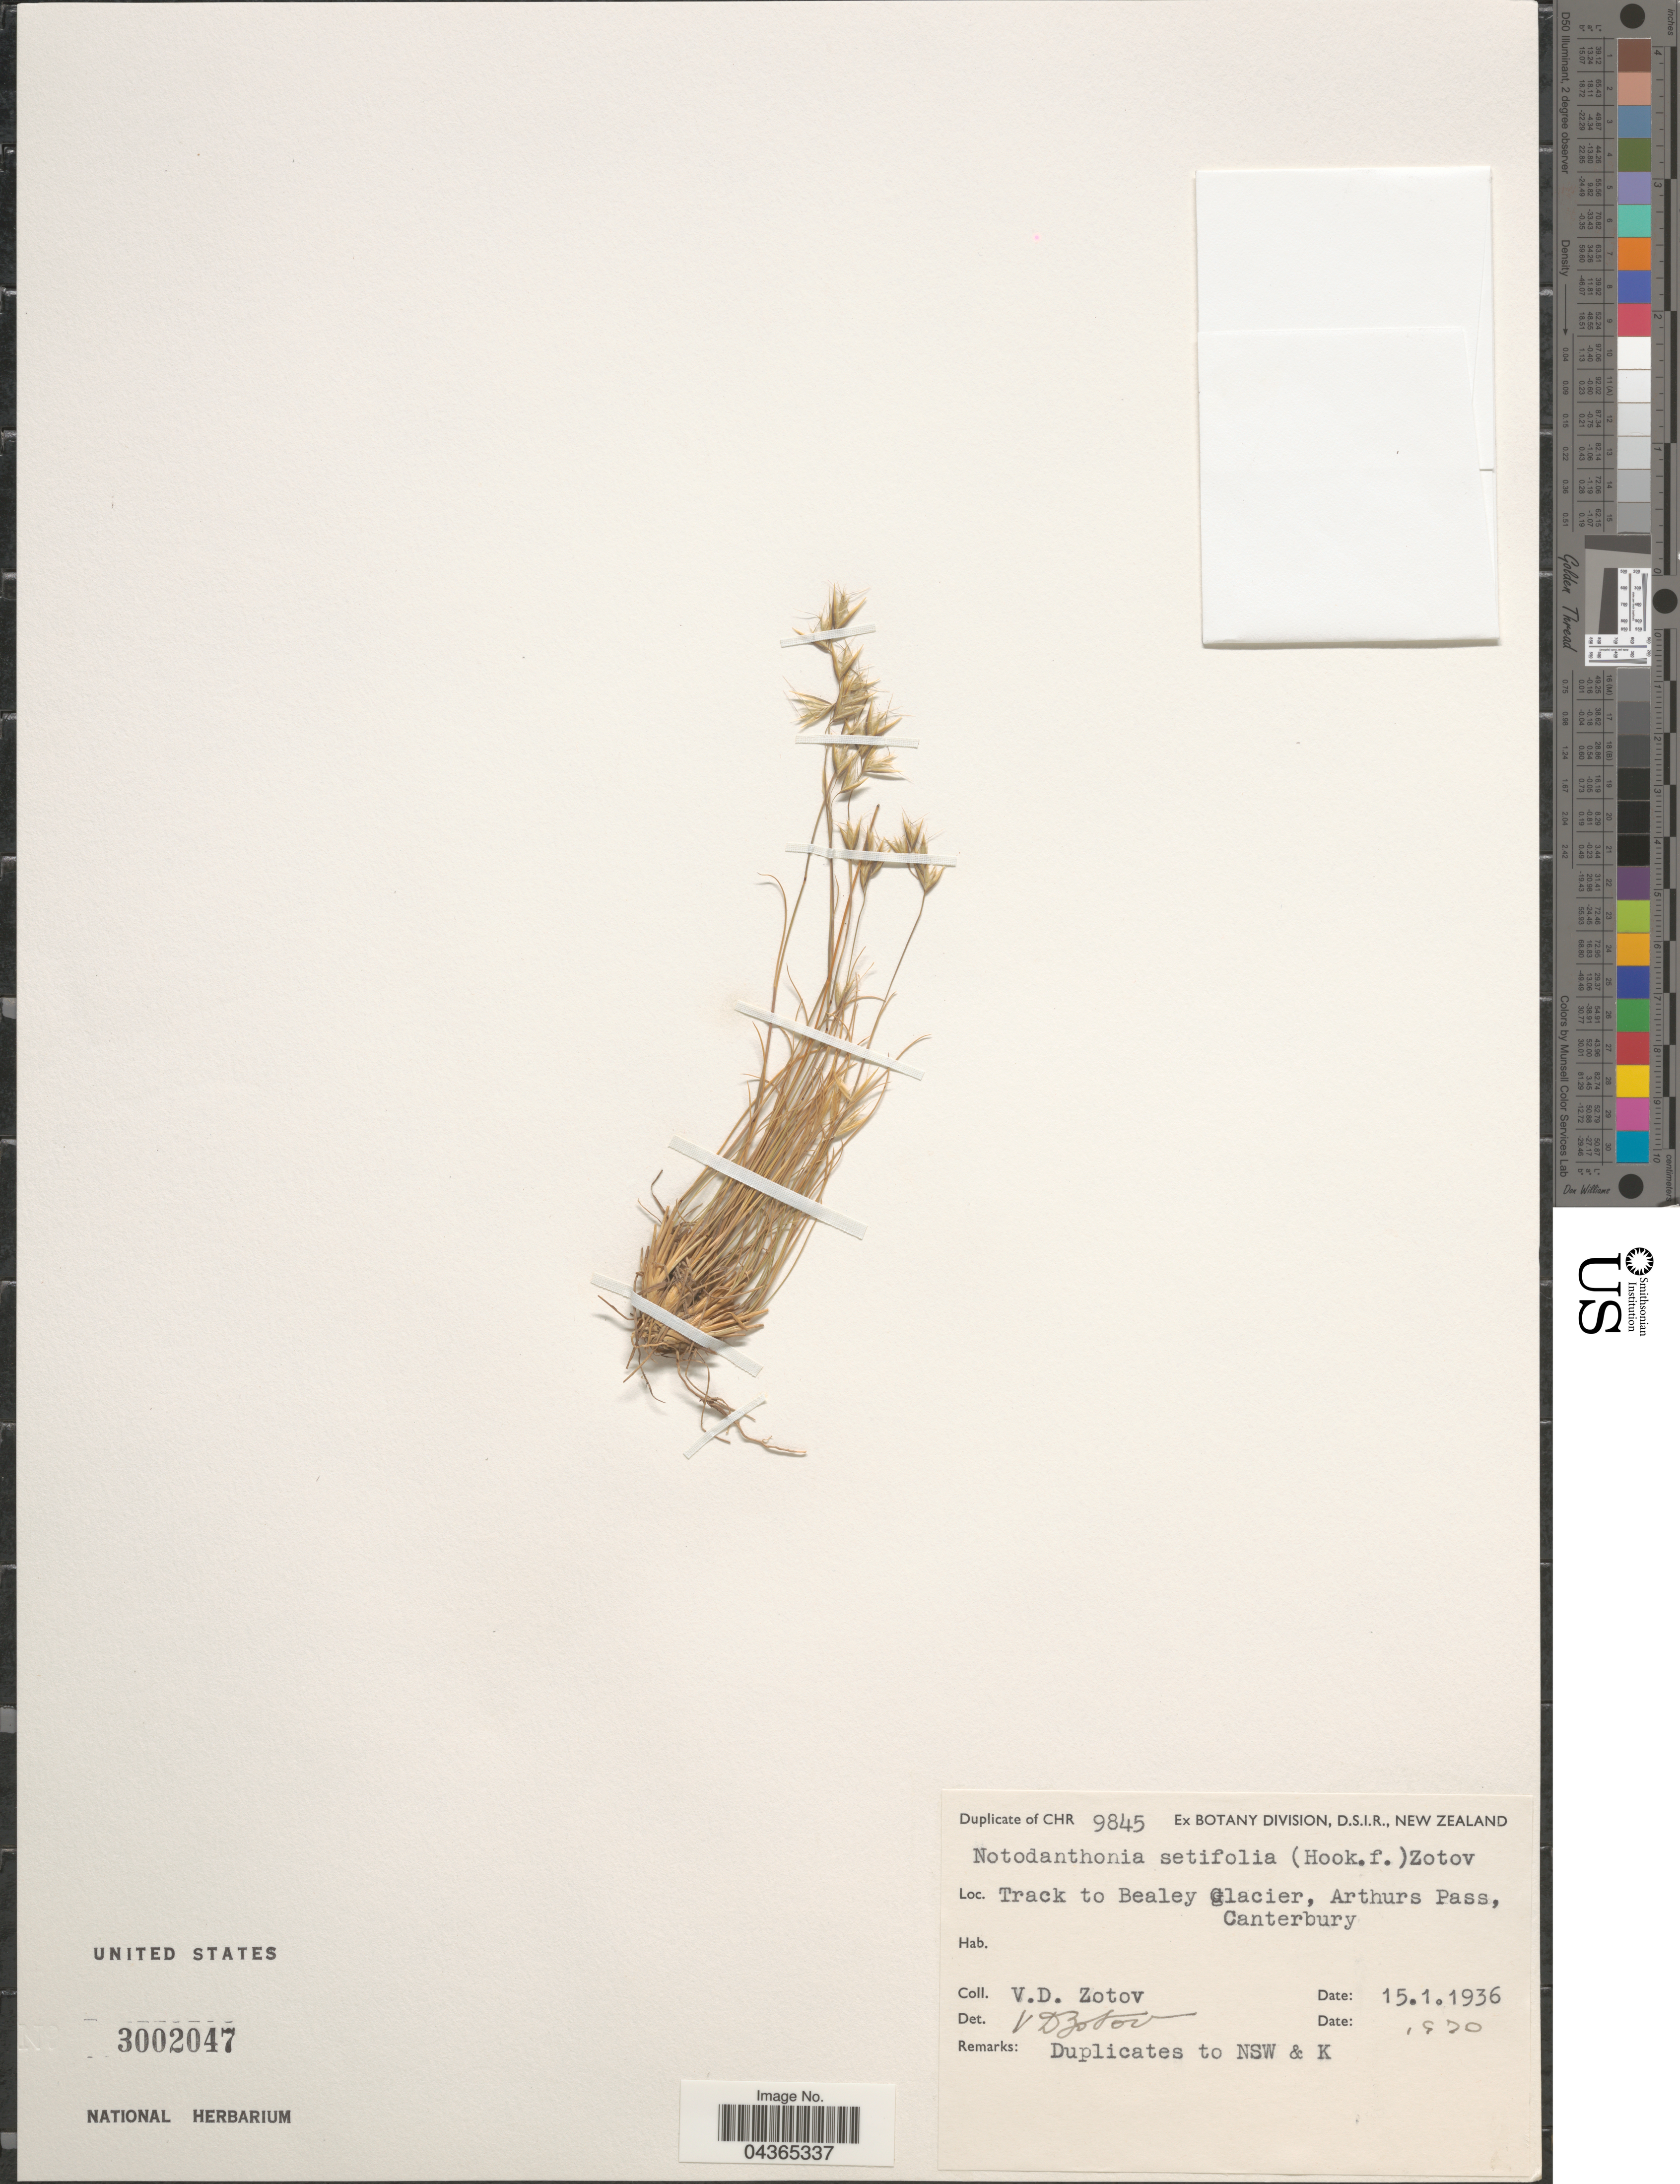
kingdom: Plantae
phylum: Tracheophyta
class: Liliopsida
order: Poales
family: Poaceae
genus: Rytidosperma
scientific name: Rytidosperma setifolium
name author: (Hook. f.) Connor & Edgar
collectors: V. Zotov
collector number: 9845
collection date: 1936-01-15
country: New Zealand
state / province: Canterbury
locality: Track to Bealey Glacier, Arthurs Pass.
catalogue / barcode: US 3002047